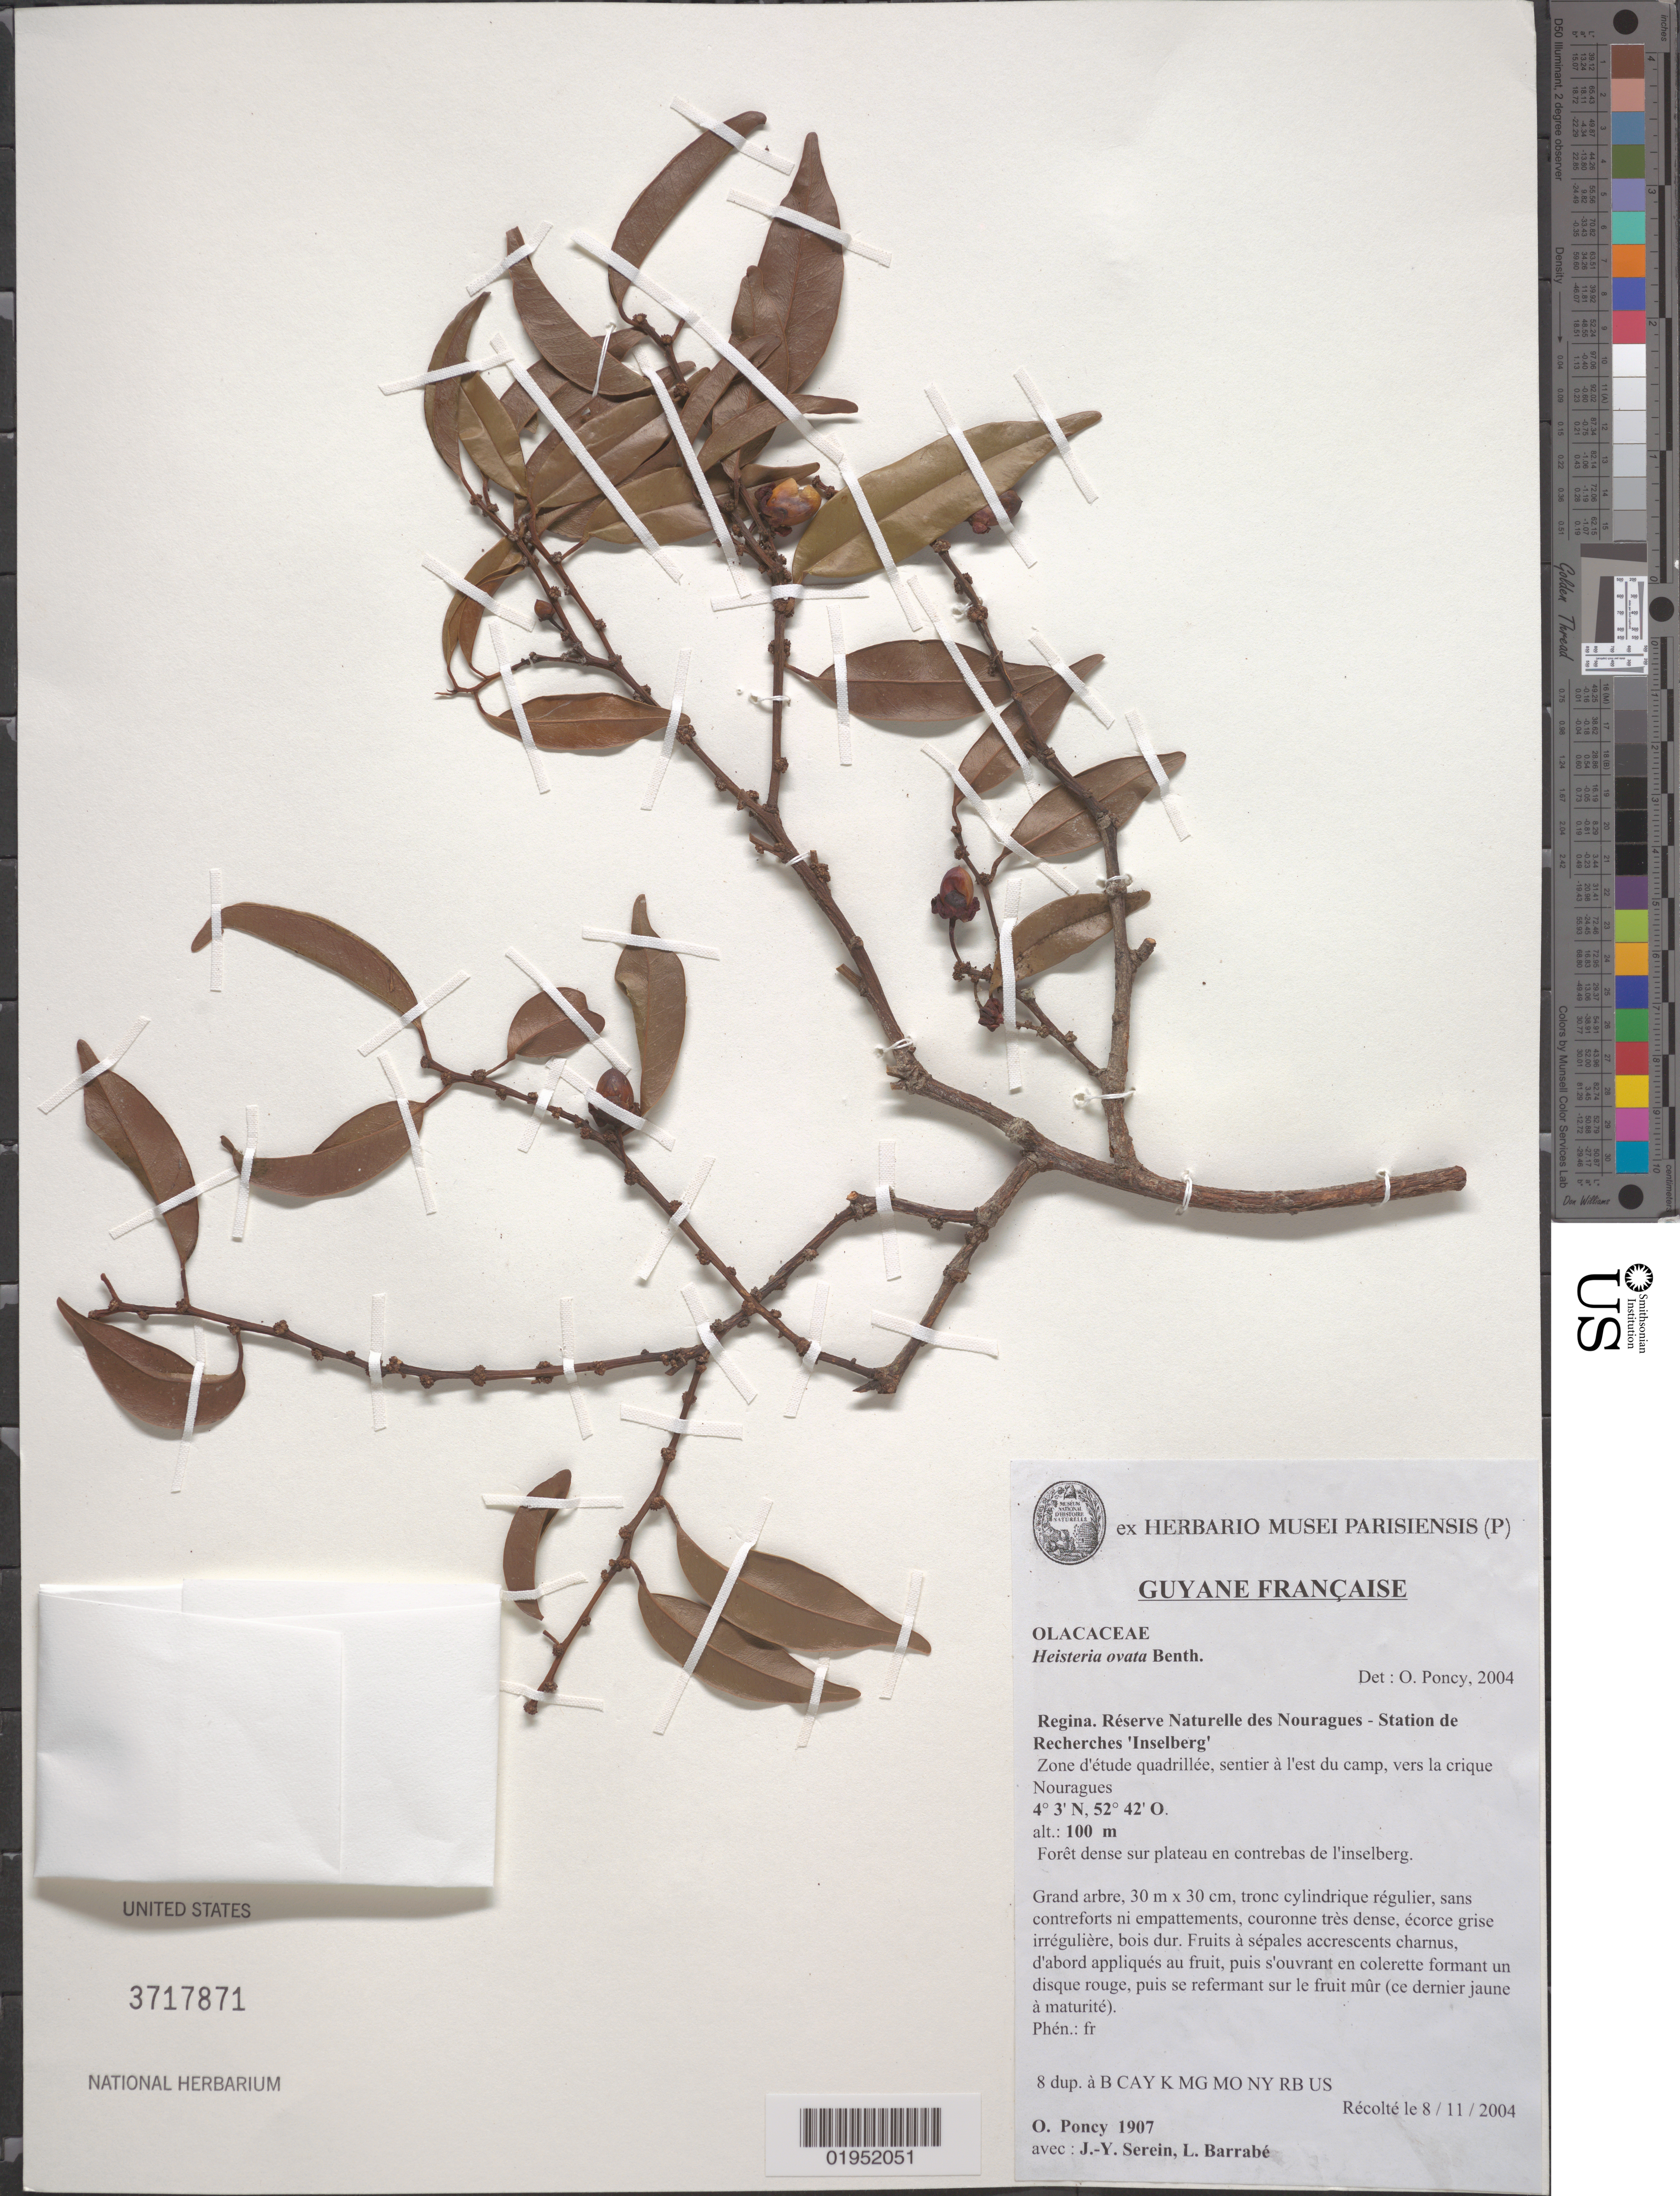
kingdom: Plantae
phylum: Tracheophyta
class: Magnoliopsida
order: Santalales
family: Erythropalaceae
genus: Heisteria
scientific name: Heisteria ovata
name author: Benth.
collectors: O. Poncy, J. Serein & L. Barrabé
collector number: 1907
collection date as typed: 8/11/2004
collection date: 2004-11-08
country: French Guiana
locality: Regina. Réserve Naturelle des Nouragues - Station de Recherches "Inselberg", Zone d'etude quadrillee, sentier a l'est du camp, vers la crique Nouragues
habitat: Foret dense sur plateau en contrebas de l'inselberg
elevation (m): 100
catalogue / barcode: US 3717871